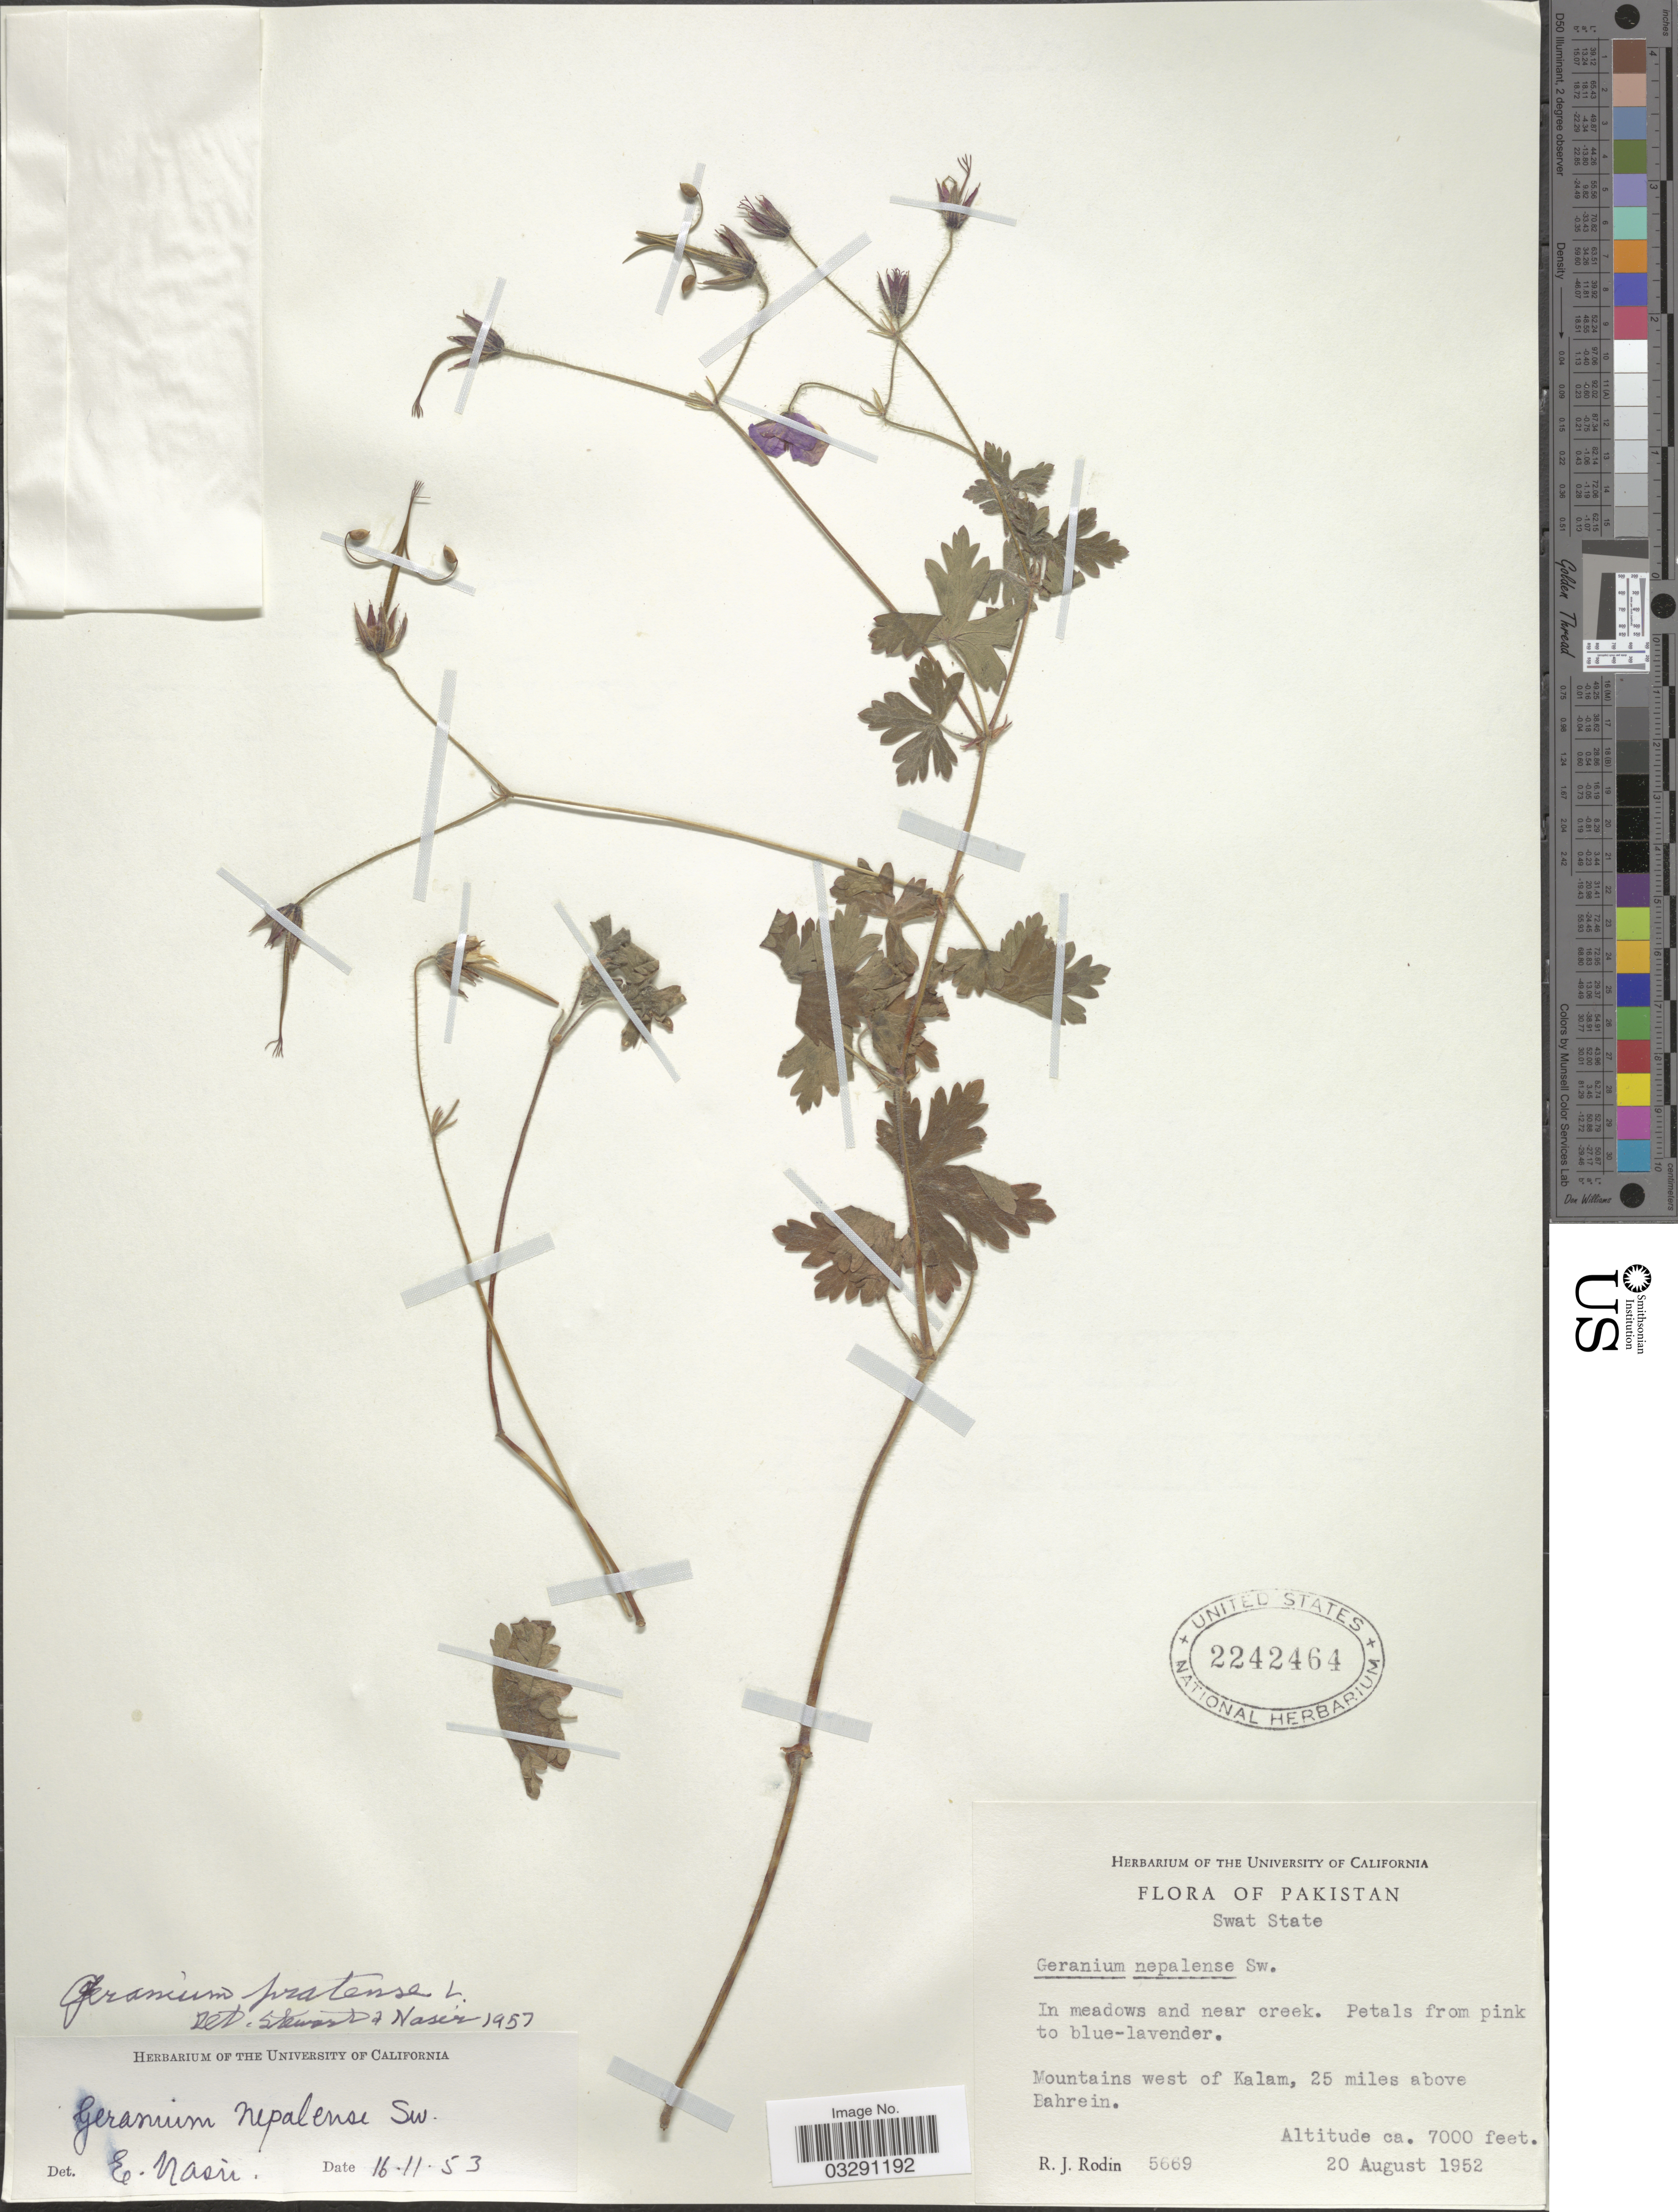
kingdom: Plantae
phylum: Tracheophyta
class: Magnoliopsida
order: Geraniales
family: Geraniaceae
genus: Geranium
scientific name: Geranium nepalense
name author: Sweet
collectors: R. J. Rodin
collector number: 5669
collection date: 1952-08-20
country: Pakistan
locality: Swat State. In meadows and near creek. Mountains west of Kalam, 25 miles above Bahrein.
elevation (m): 2134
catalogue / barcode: US 2242464